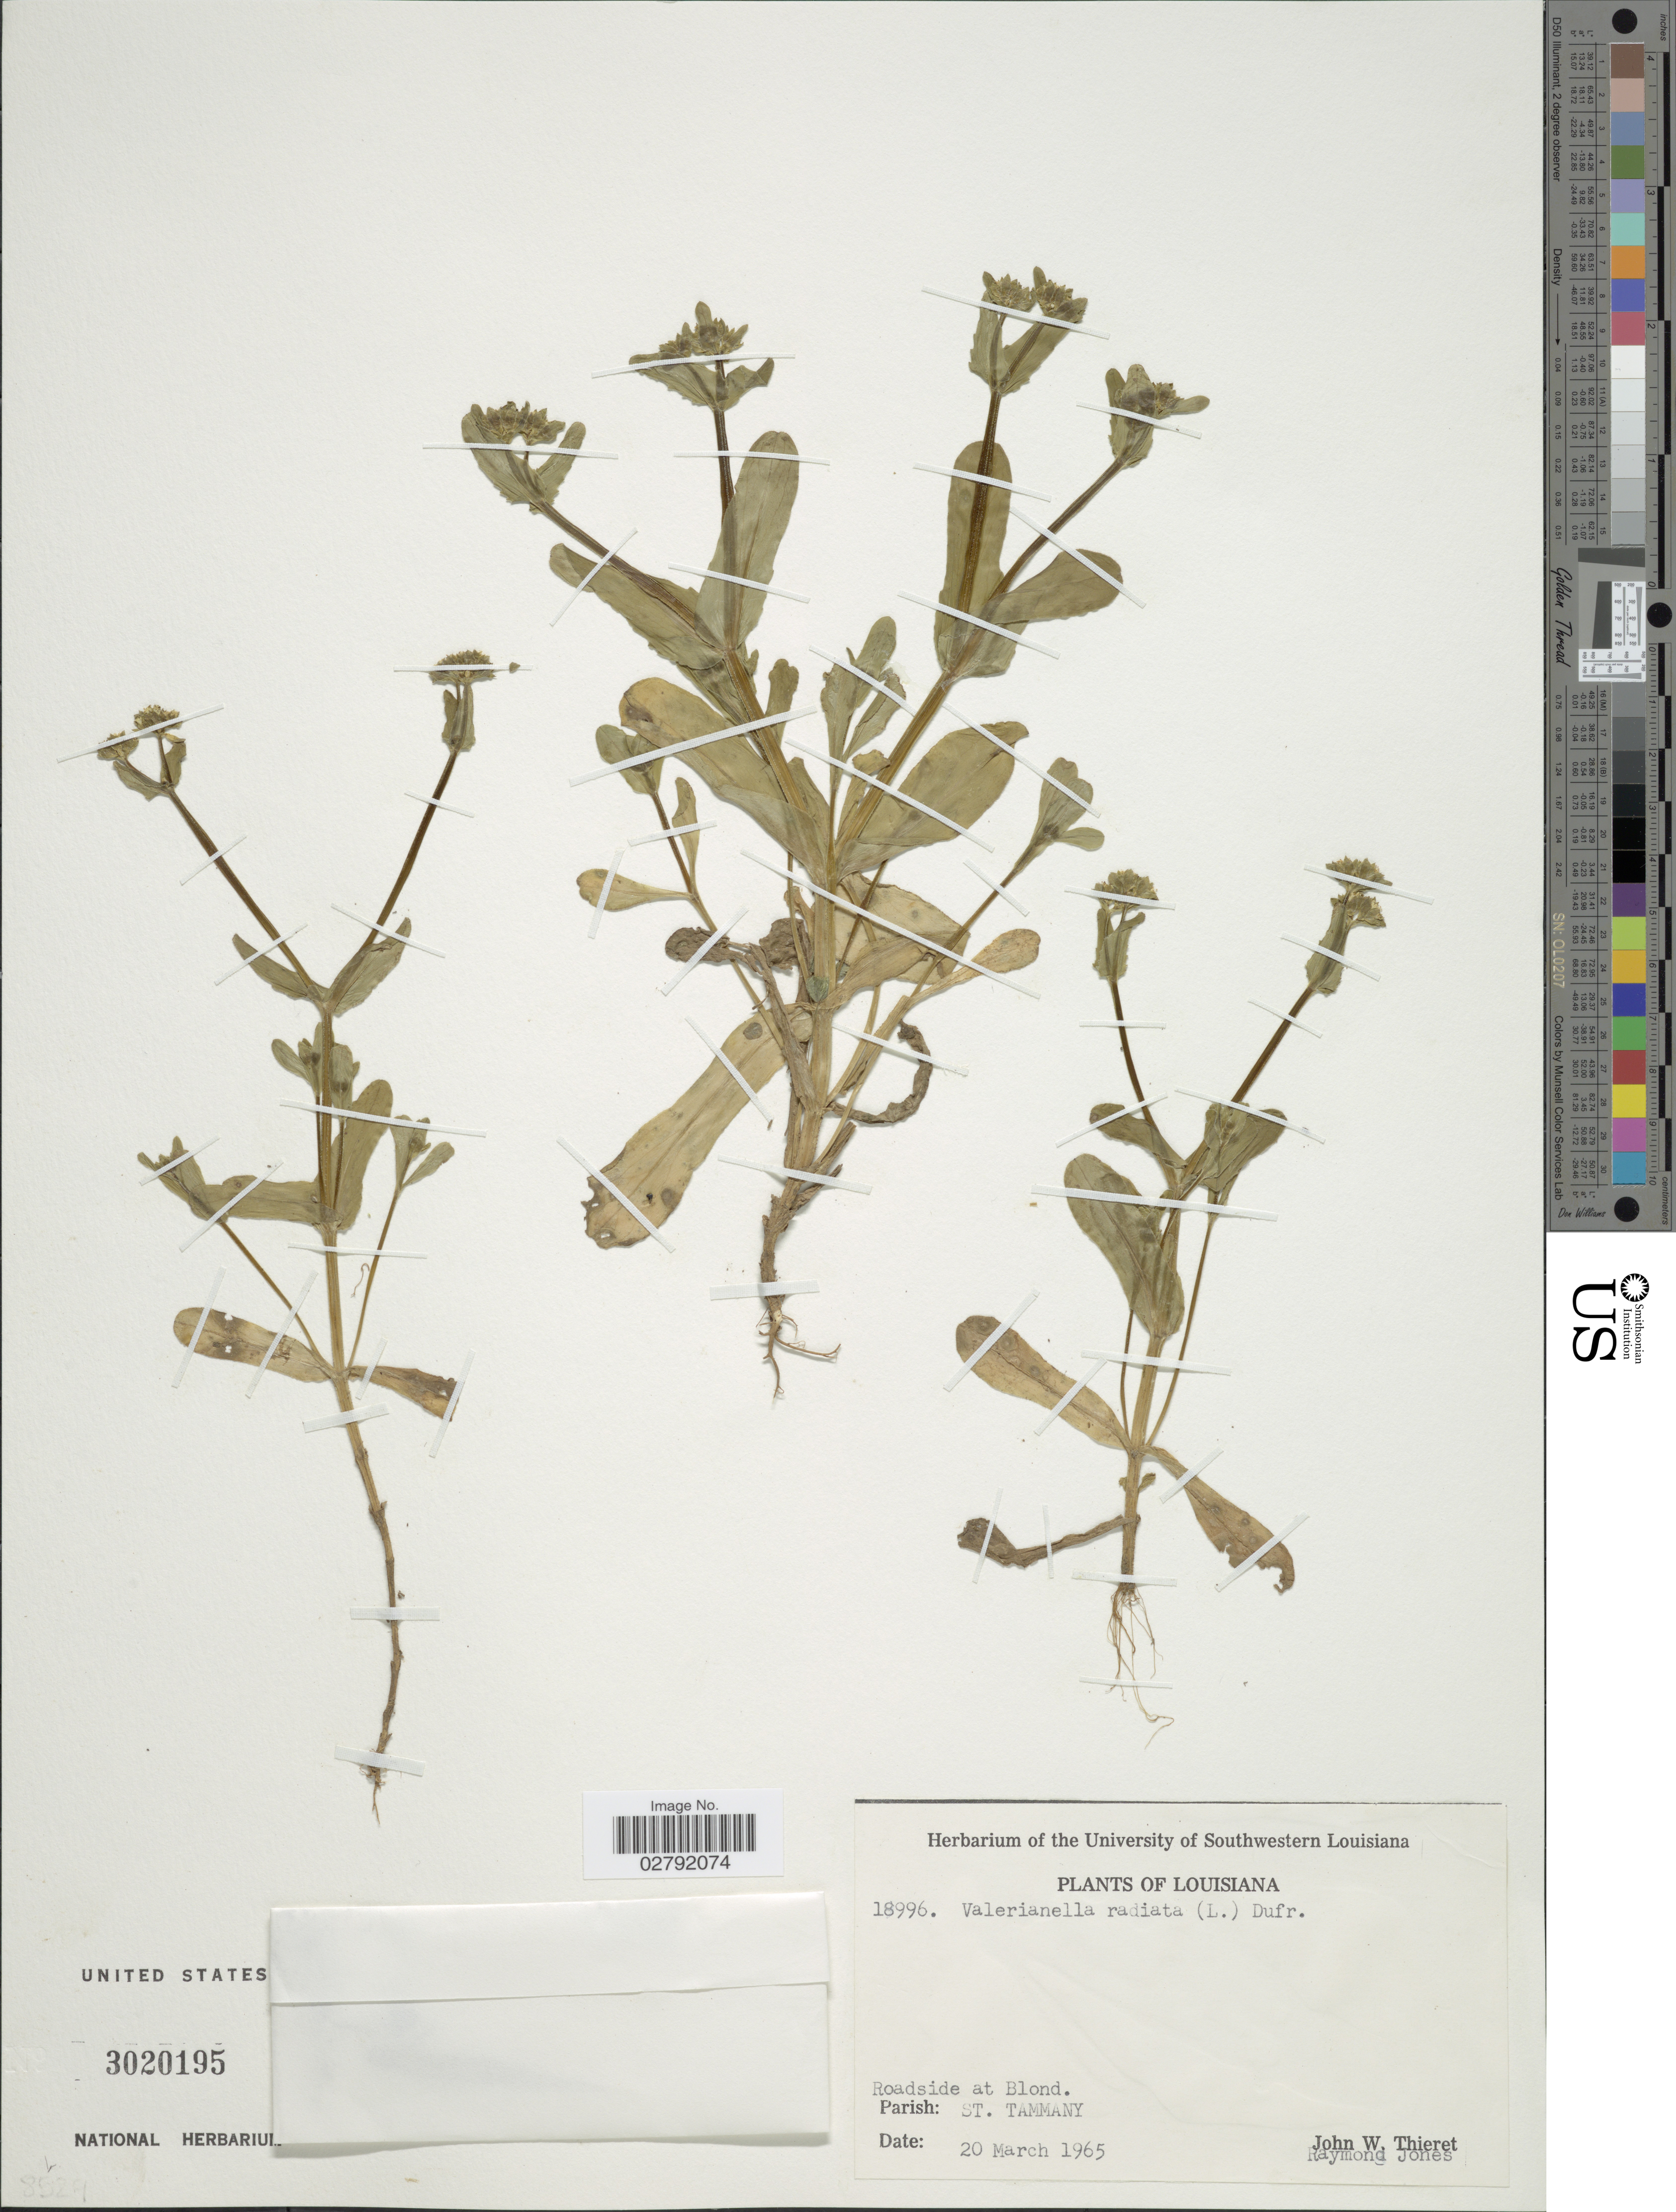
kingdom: Plantae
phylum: Tracheophyta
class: Magnoliopsida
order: Dipsacales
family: Caprifoliaceae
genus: Valerianella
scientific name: Valerianella radiata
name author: (L.) Dufr.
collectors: J. W. Thieret & R. Jones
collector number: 18996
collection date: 1965-03-20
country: United States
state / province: Louisiana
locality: Roadside at Blond. Parish: St. Tammany.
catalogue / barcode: US 3020195